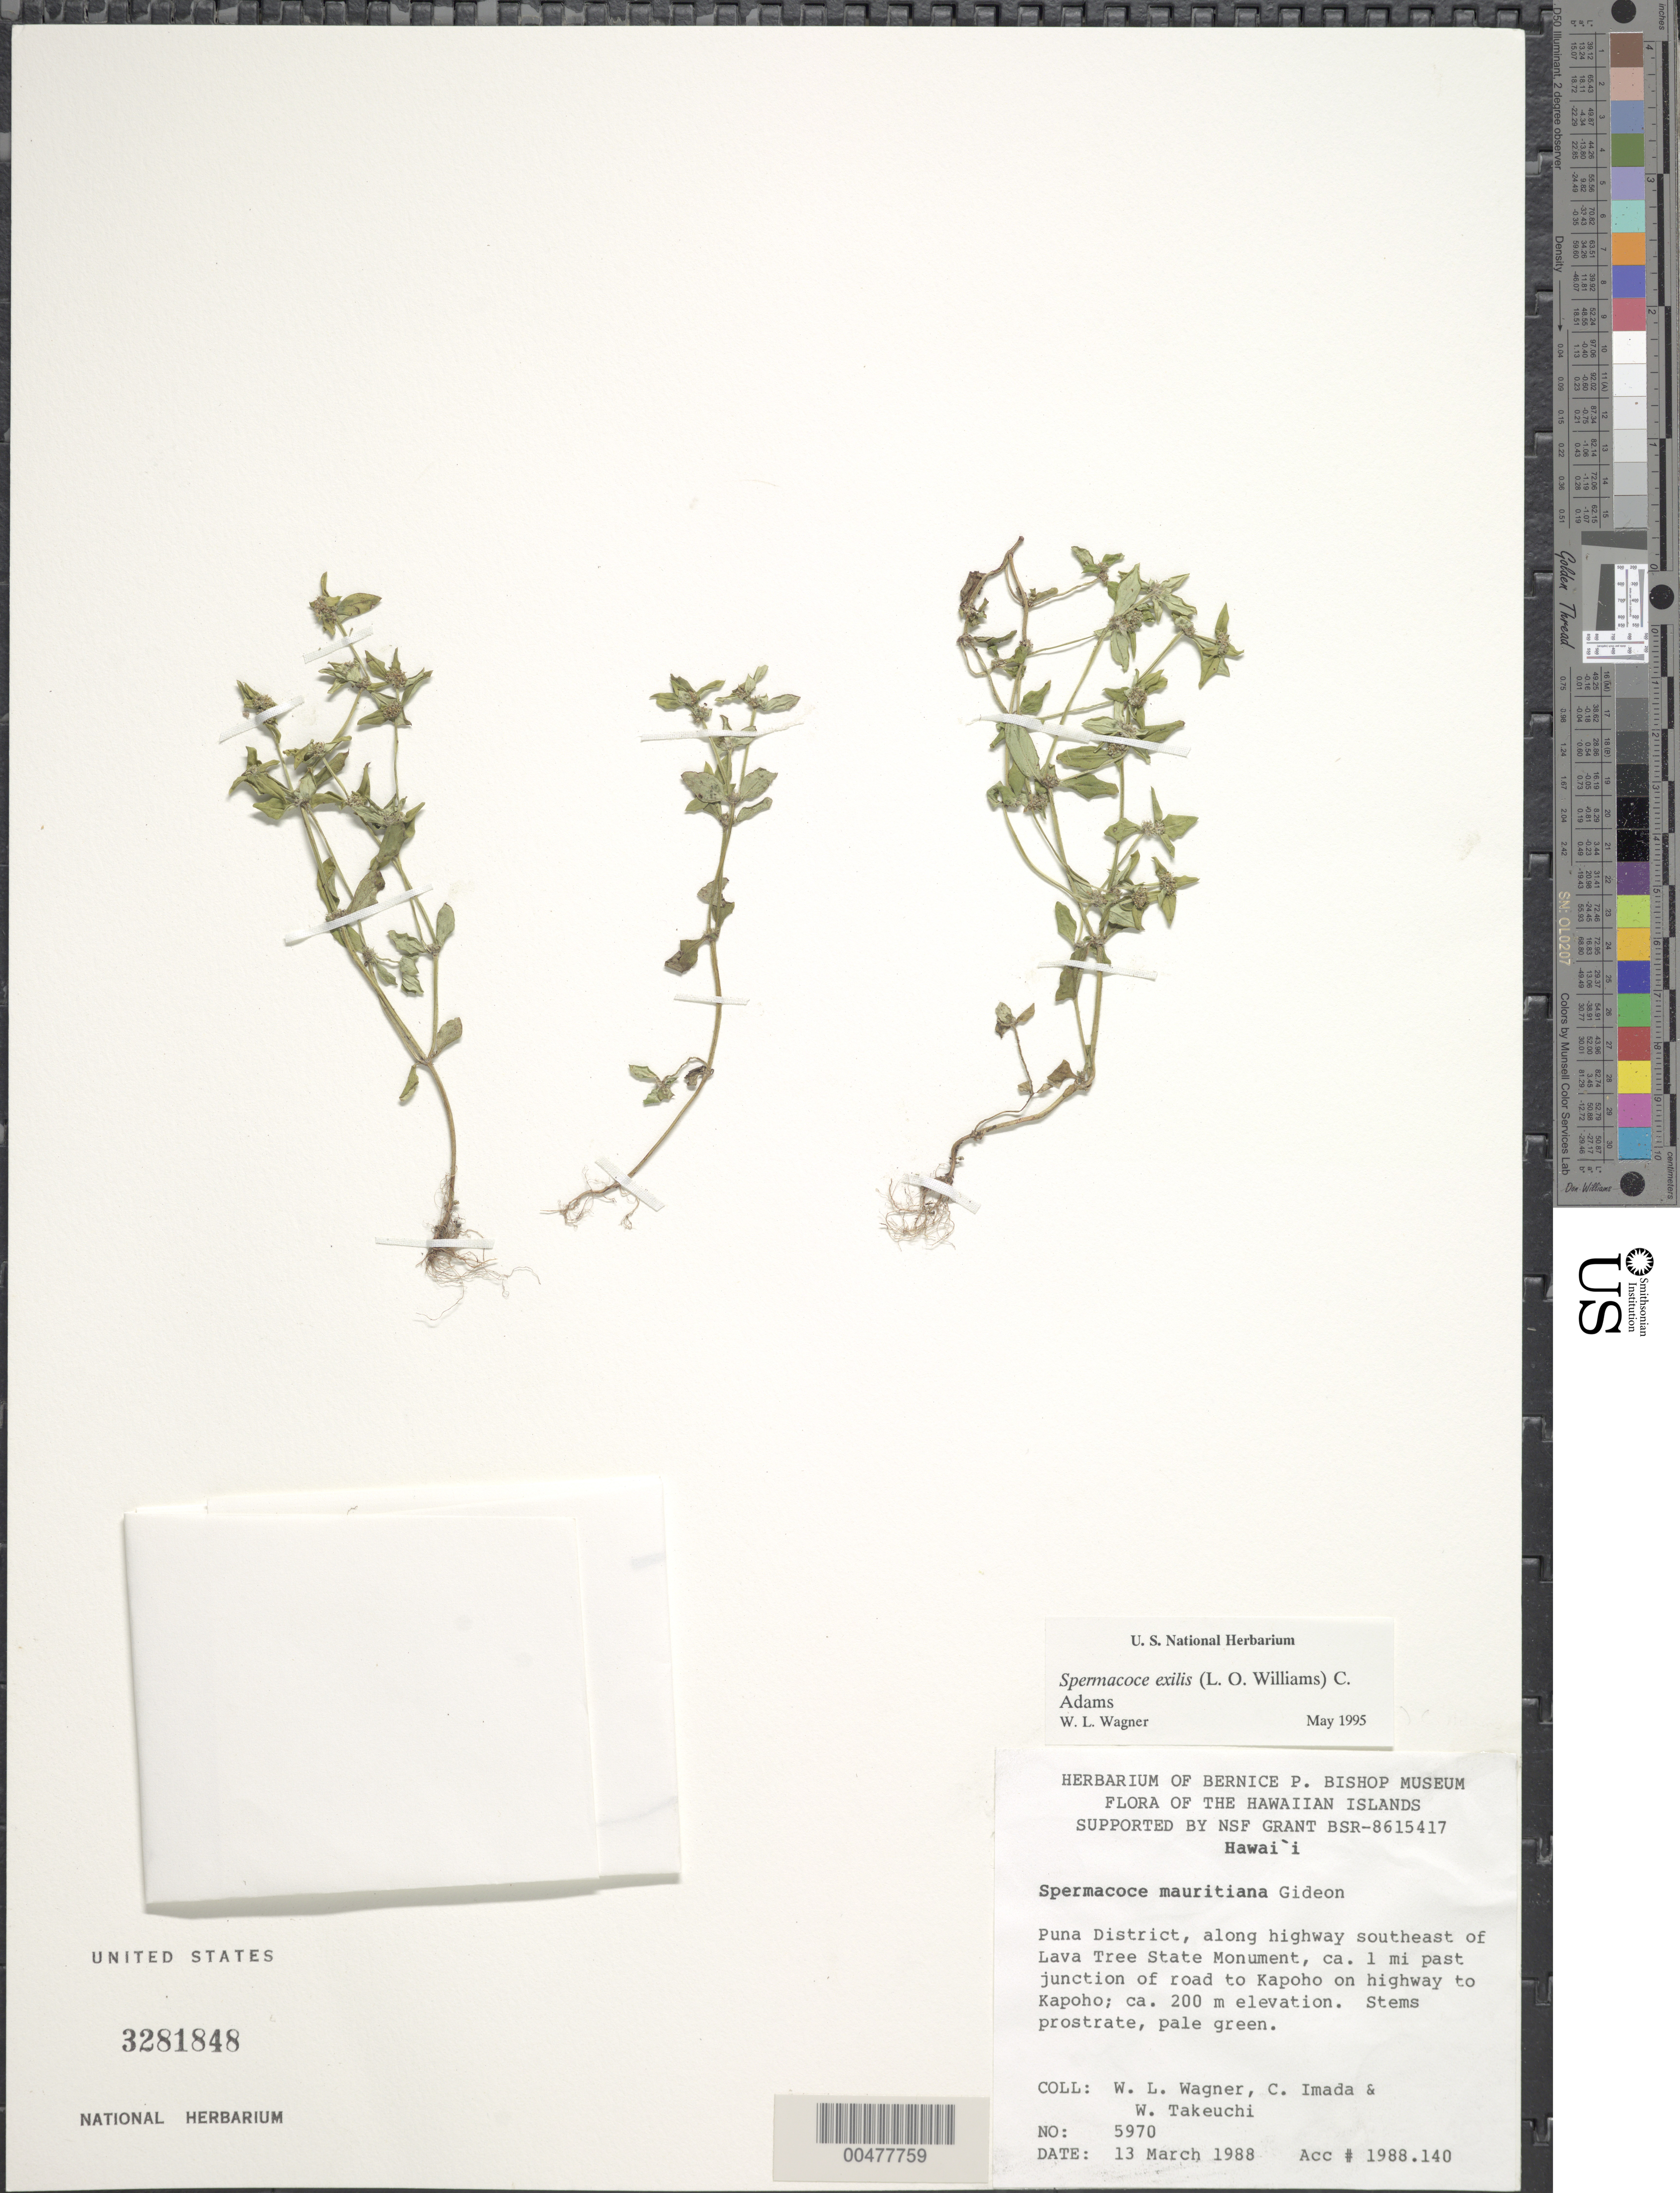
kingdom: Plantae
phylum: Tracheophyta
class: Magnoliopsida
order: Gentianales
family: Rubiaceae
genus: Spermacoce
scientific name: Spermacoce exilis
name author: (L.O. Williams) C.D. Adams ex W.C. Burger & C.M. Taylor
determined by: Wagner, W. L., (BOT), Smithsonian Institution - National Museum of Natural History (UNITED STATES)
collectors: W. L. Wagner, C. Imada & W. N. Takeuchi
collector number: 5970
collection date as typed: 13 Mar 1988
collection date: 1988-03-13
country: United States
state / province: Hawaii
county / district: Hawaii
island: Hawaii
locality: Puna Dist., along hwy SE of Lava Tree State Monument, ca. 1 mi past junction of rd to Kapoho on hwy to Kapoho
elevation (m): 200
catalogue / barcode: US 3281848